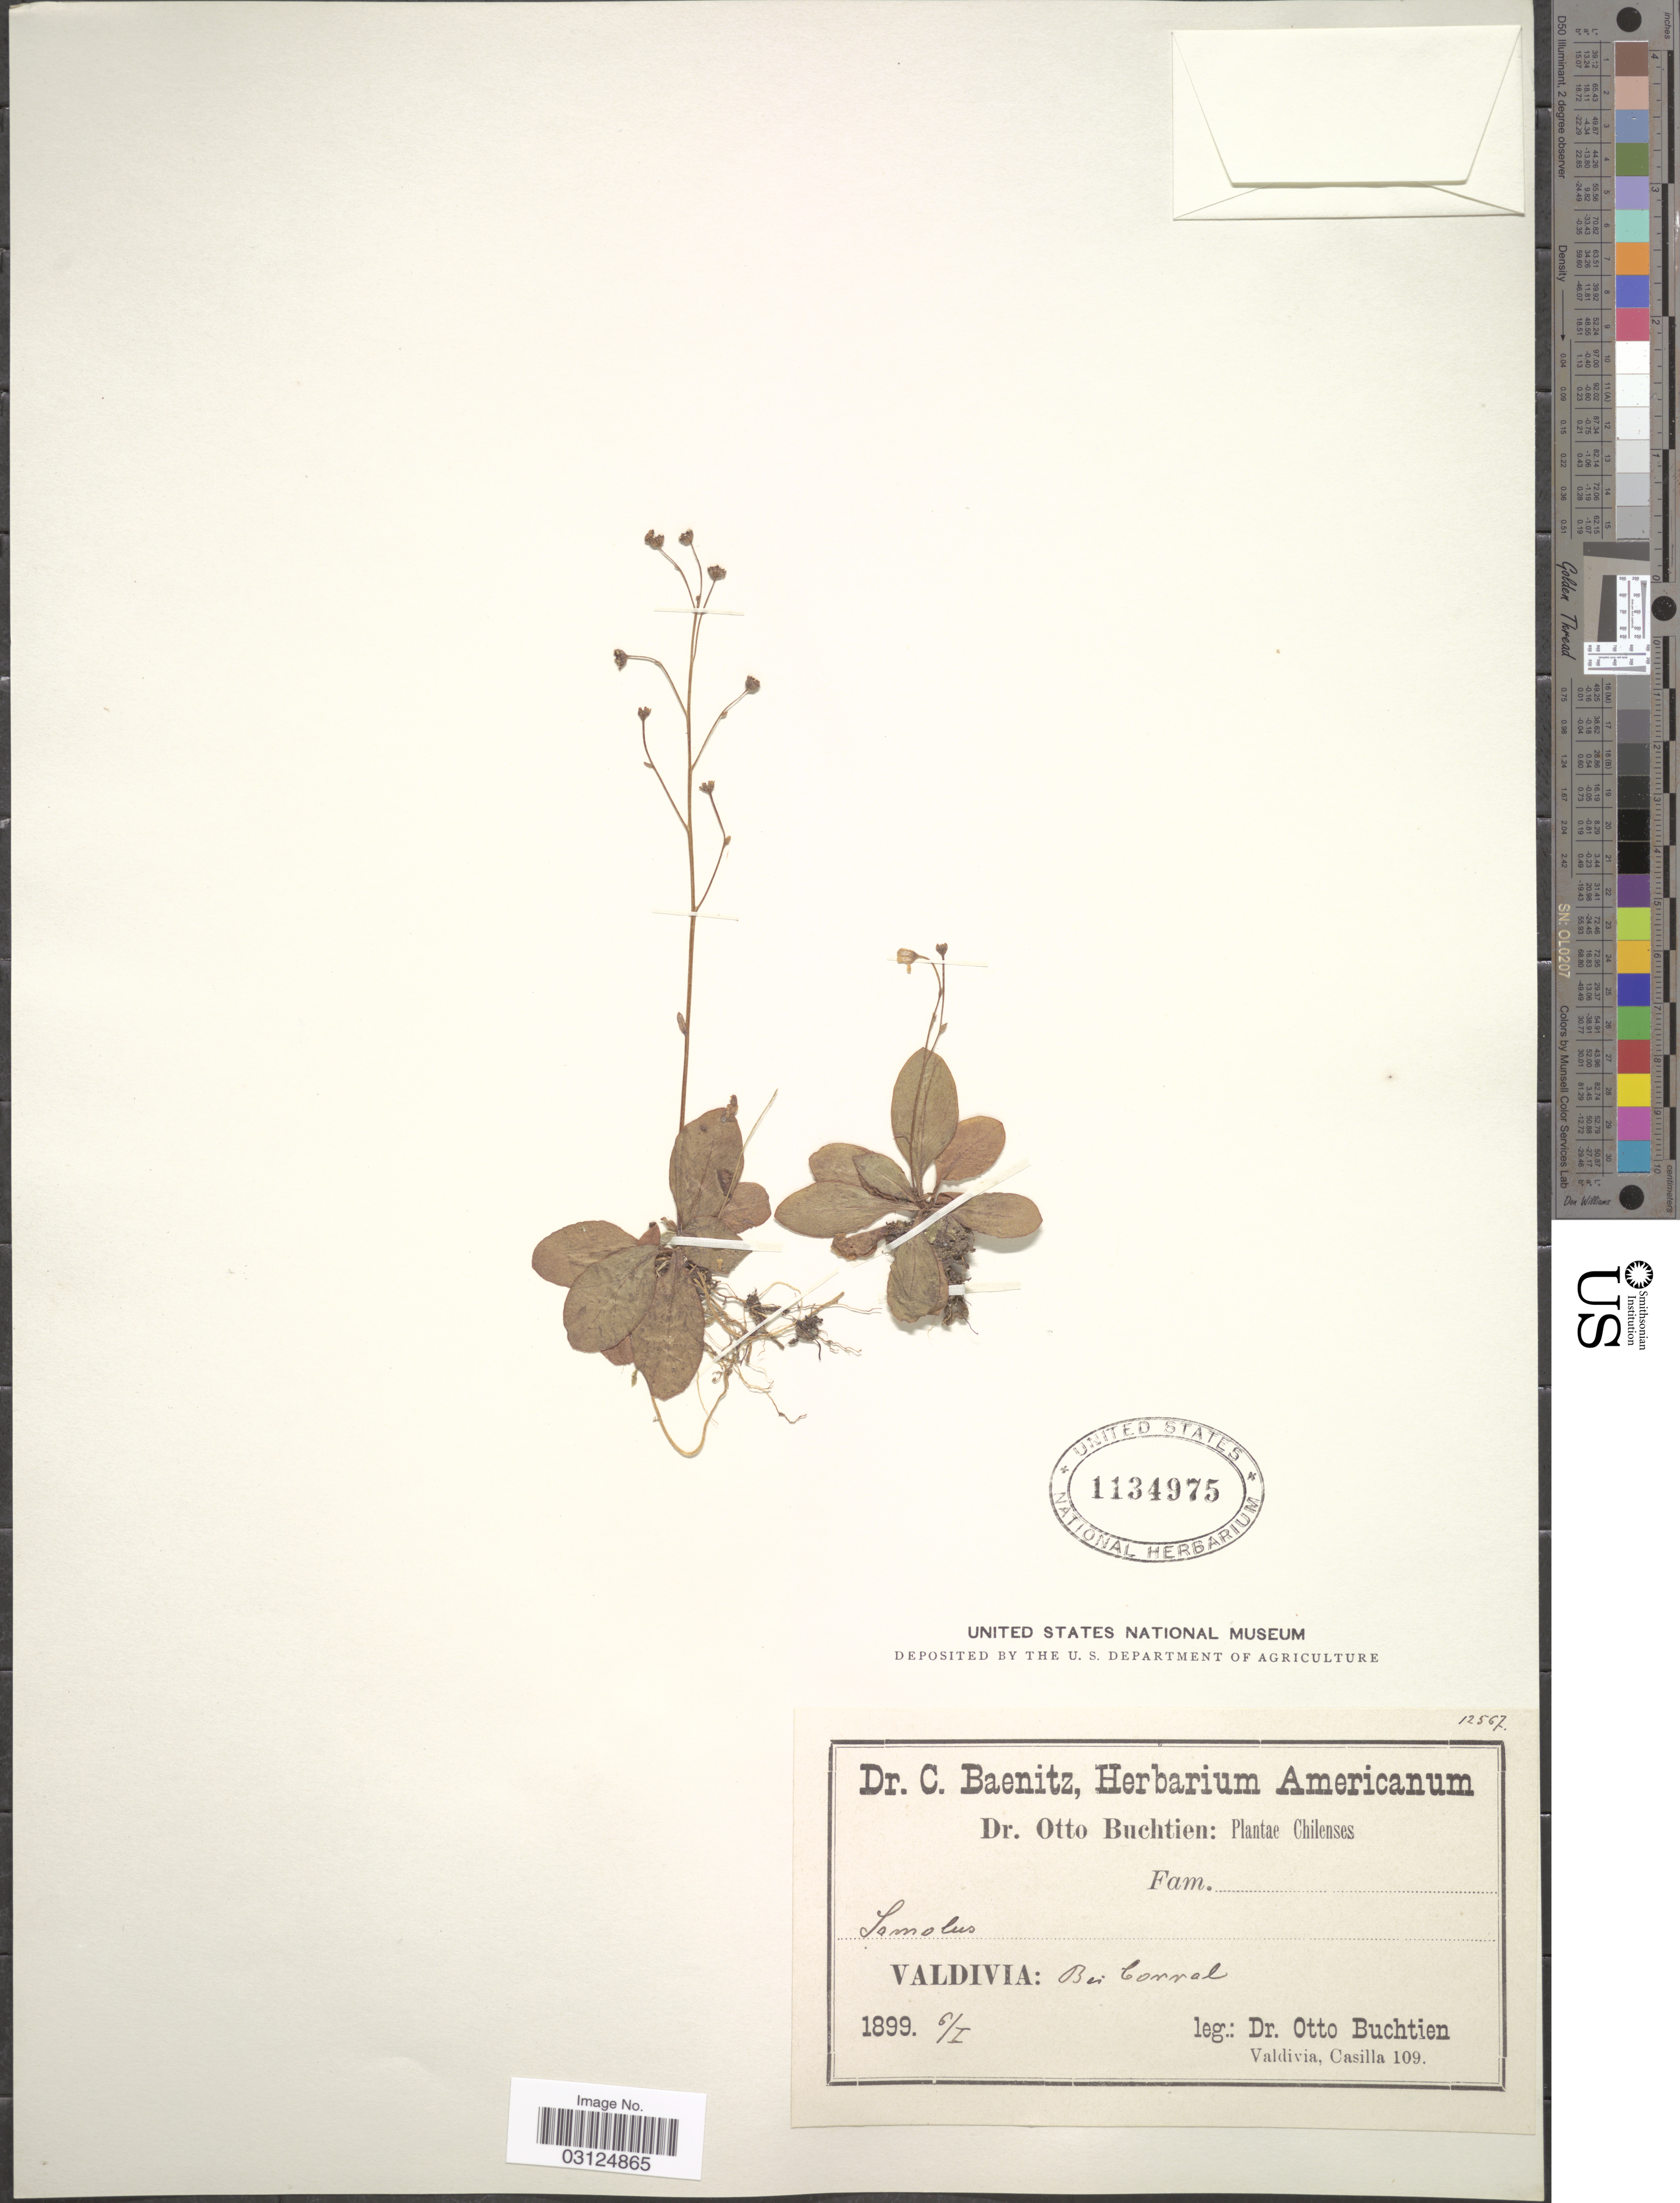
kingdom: Plantae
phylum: Tracheophyta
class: Magnoliopsida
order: Ericales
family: Primulaceae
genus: Samolus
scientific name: Samolus valerandi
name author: L.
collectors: O. Buchtien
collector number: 12567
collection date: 1899-01-06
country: Chile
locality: Valdivia: Bei Corral.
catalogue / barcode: US 1134975